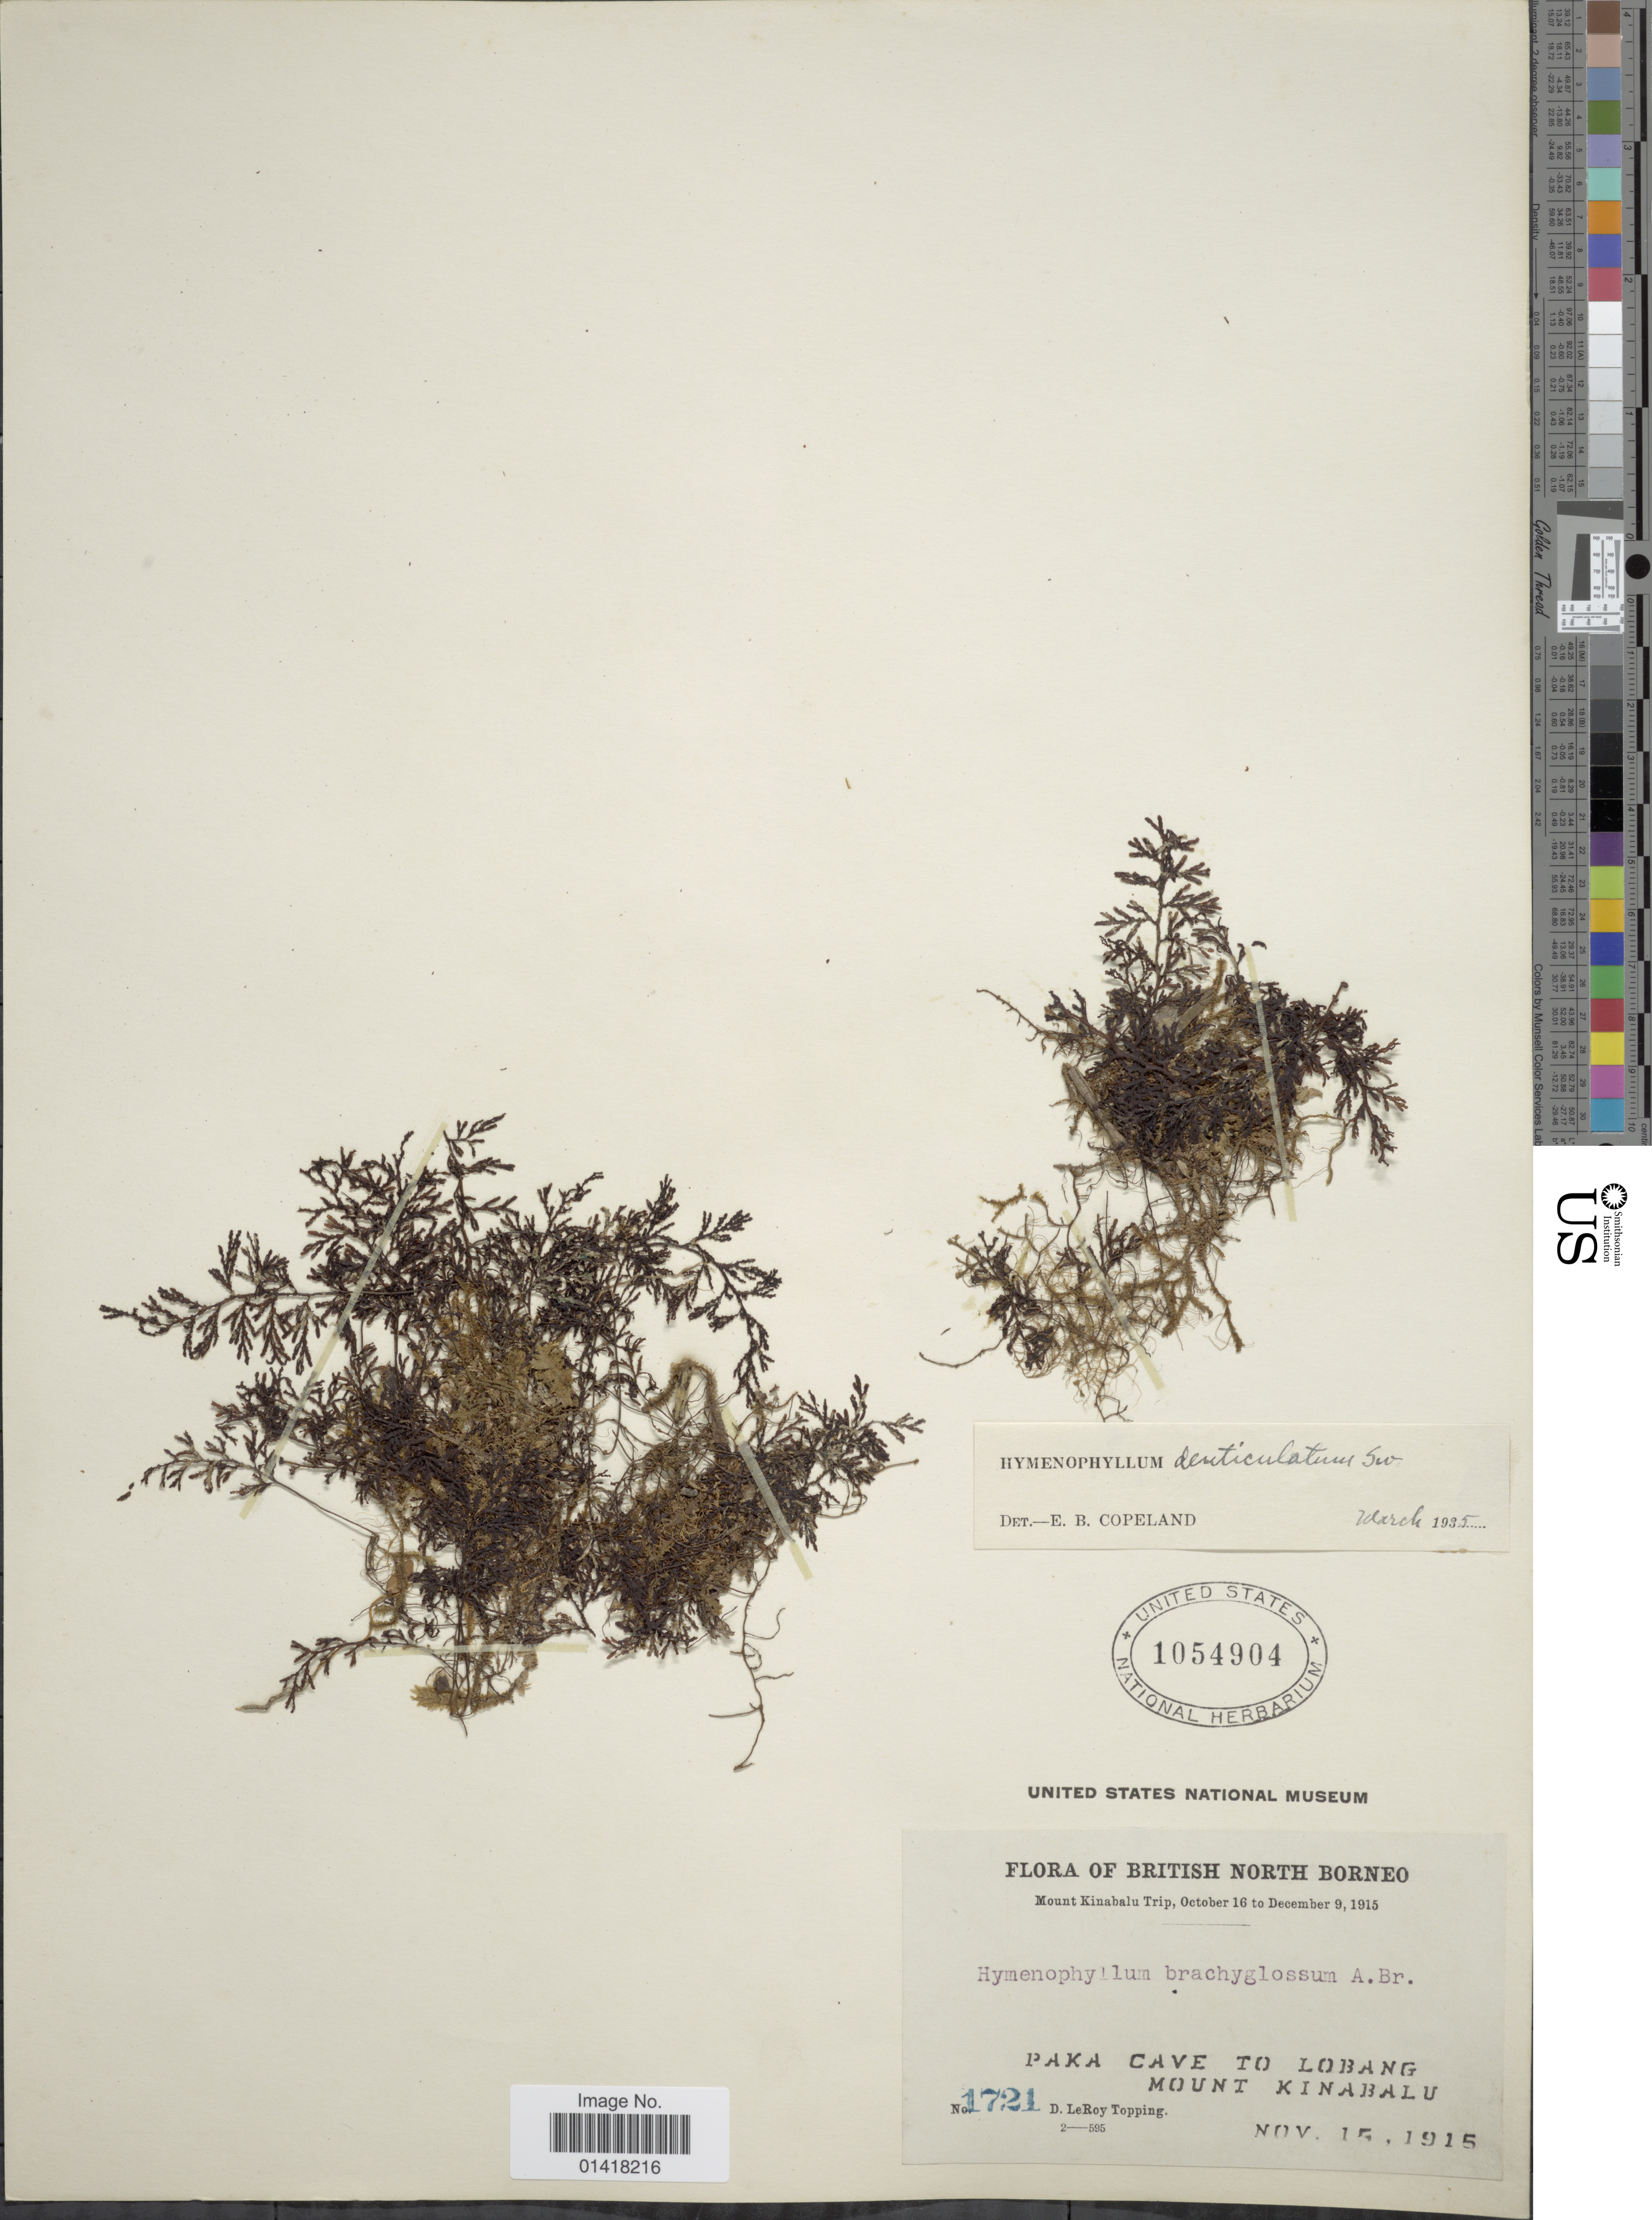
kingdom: Plantae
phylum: Tracheophyta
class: Polypodiopsida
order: Hymenophyllales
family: Hymenophyllaceae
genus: Hymenophyllum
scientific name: Hymenophyllum denticulatum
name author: Sw.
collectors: D. L. Topping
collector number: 1721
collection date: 1915-11-15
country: Malaysia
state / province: Sabah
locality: British North Borneo. Paka Cave to Lobang MOunt Kinabalu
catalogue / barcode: US 1054904